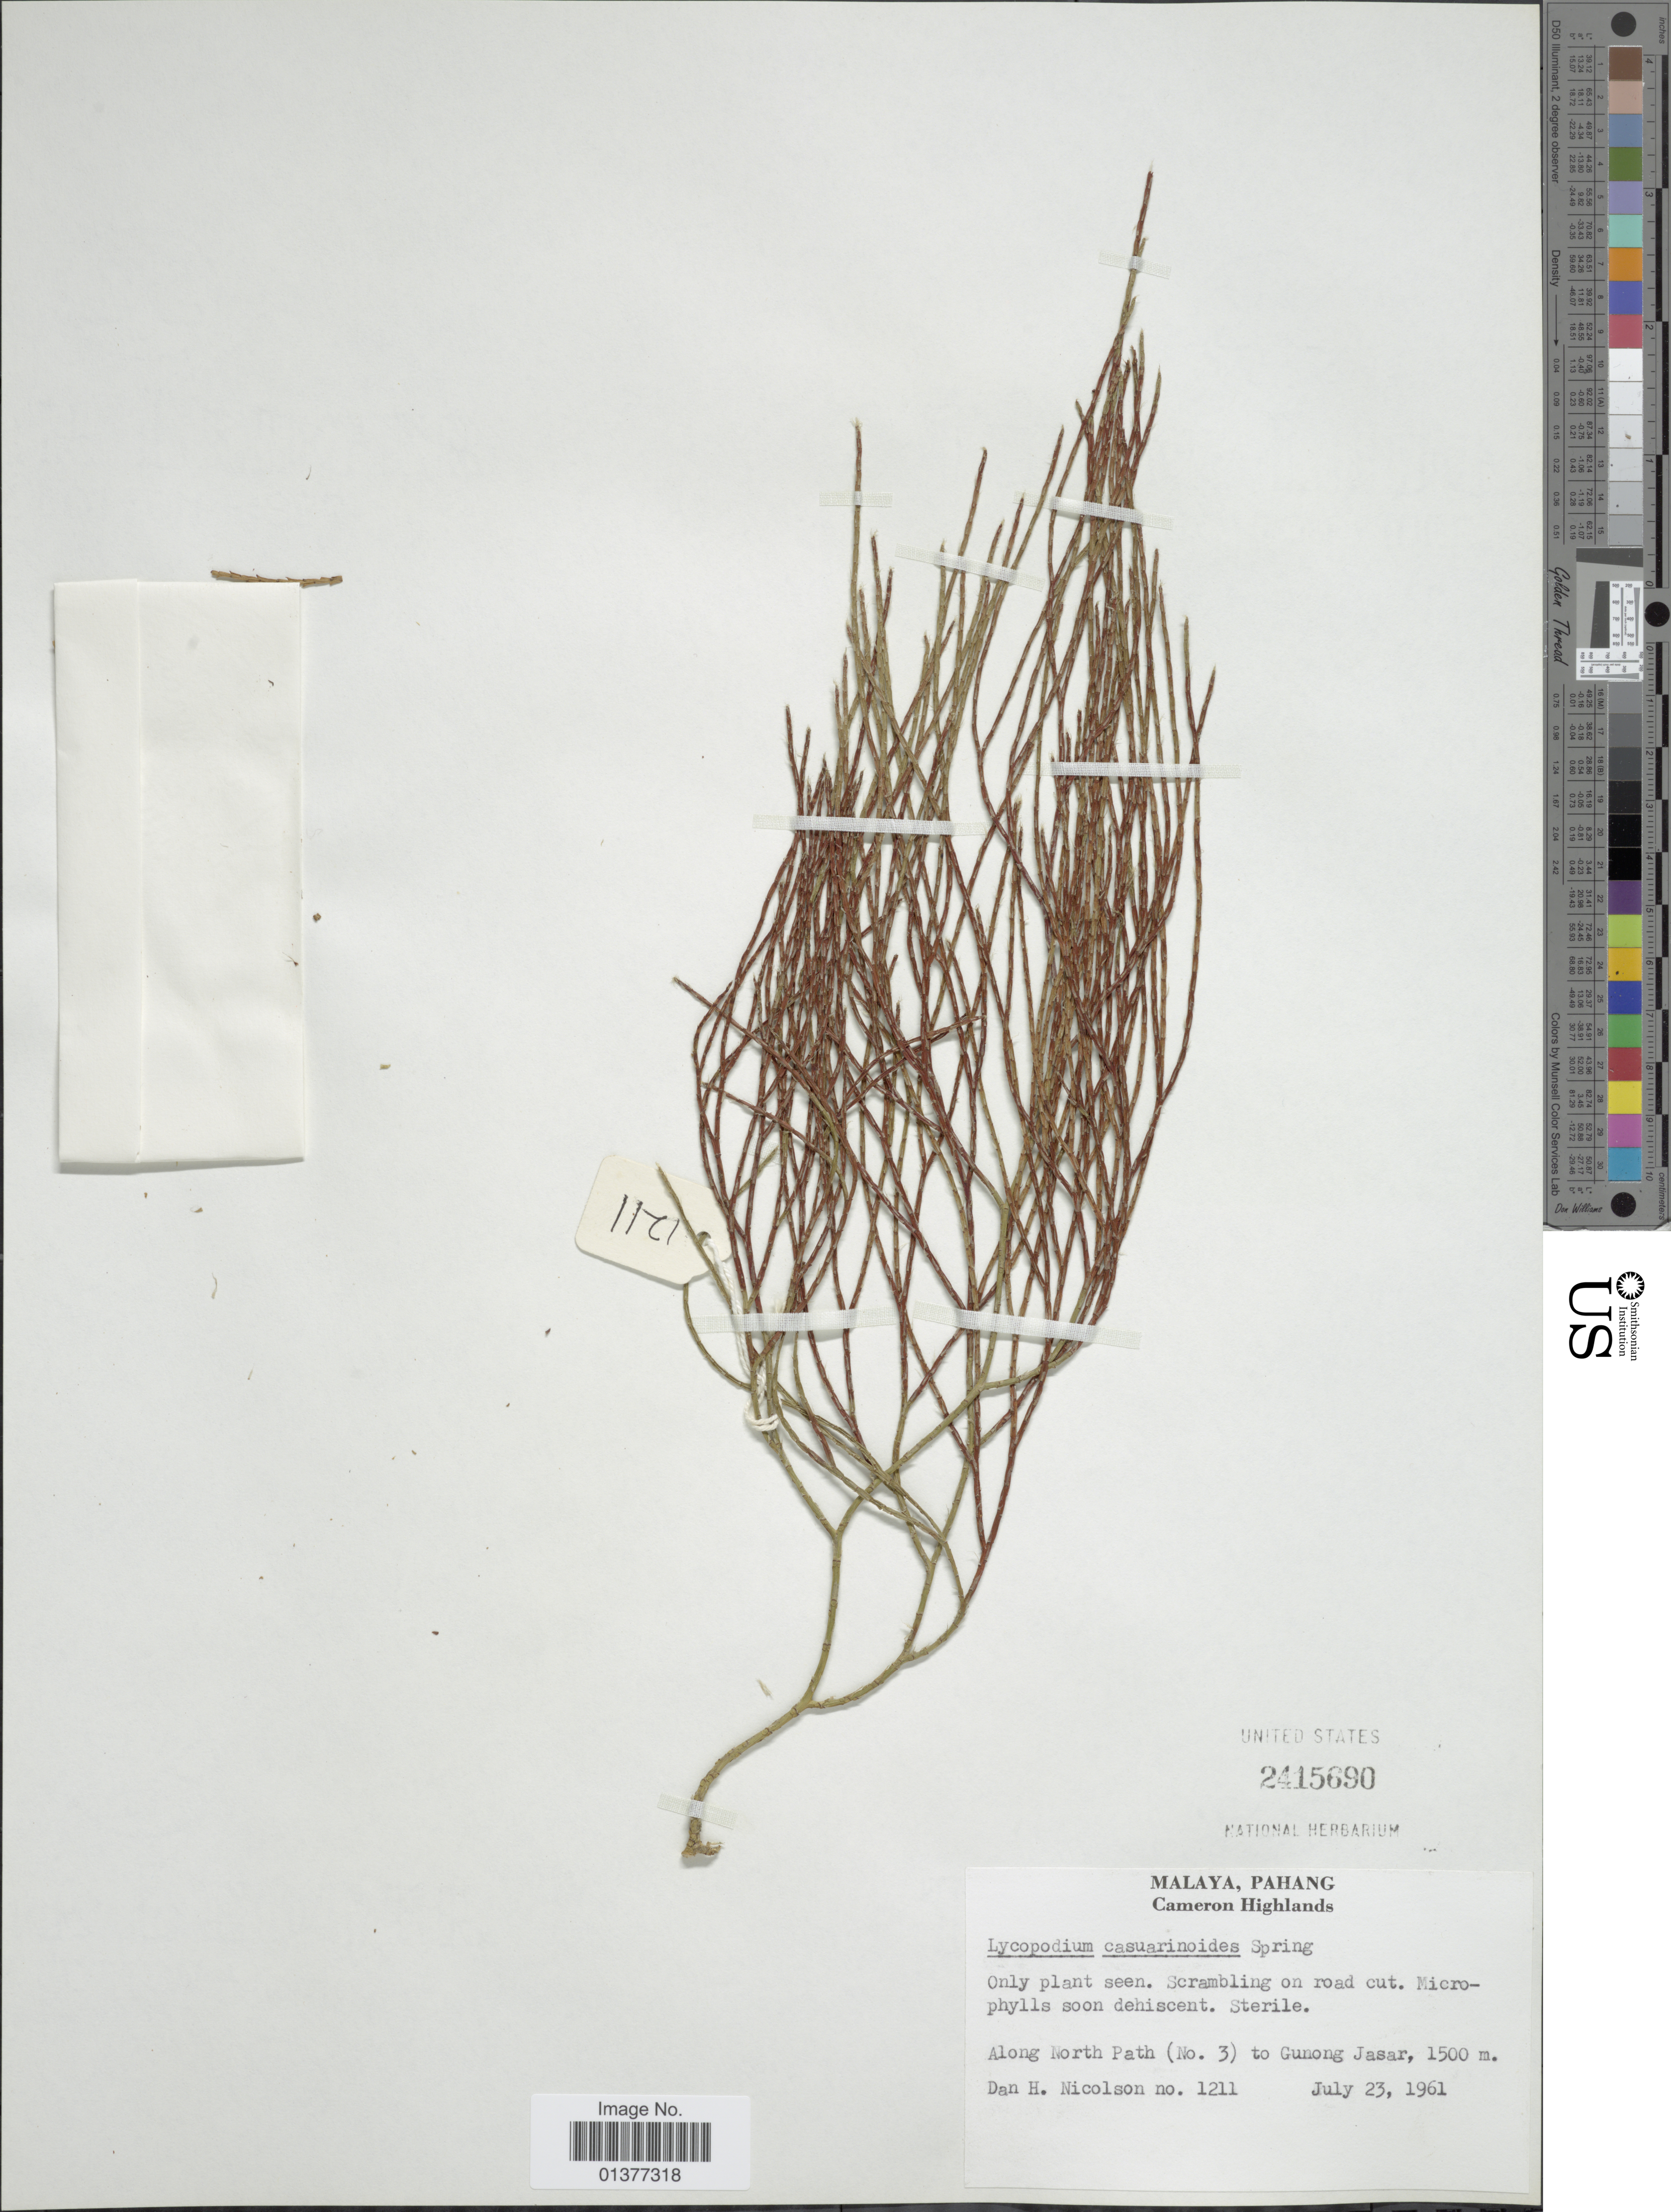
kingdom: Plantae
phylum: Tracheophyta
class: Lycopodiopsida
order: Lycopodiales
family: Lycopodiaceae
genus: Lycopodiastrum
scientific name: Lycopodiastrum casuarinoides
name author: (Spring) Holub ex R.D. Dixit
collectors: D. H. Nicolson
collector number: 1211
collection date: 1961-07-23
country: Malaysia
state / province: Pahang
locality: Cameron Highlands, along North Path(no.3) to Gunong Jasar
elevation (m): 1500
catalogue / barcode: US 2415690